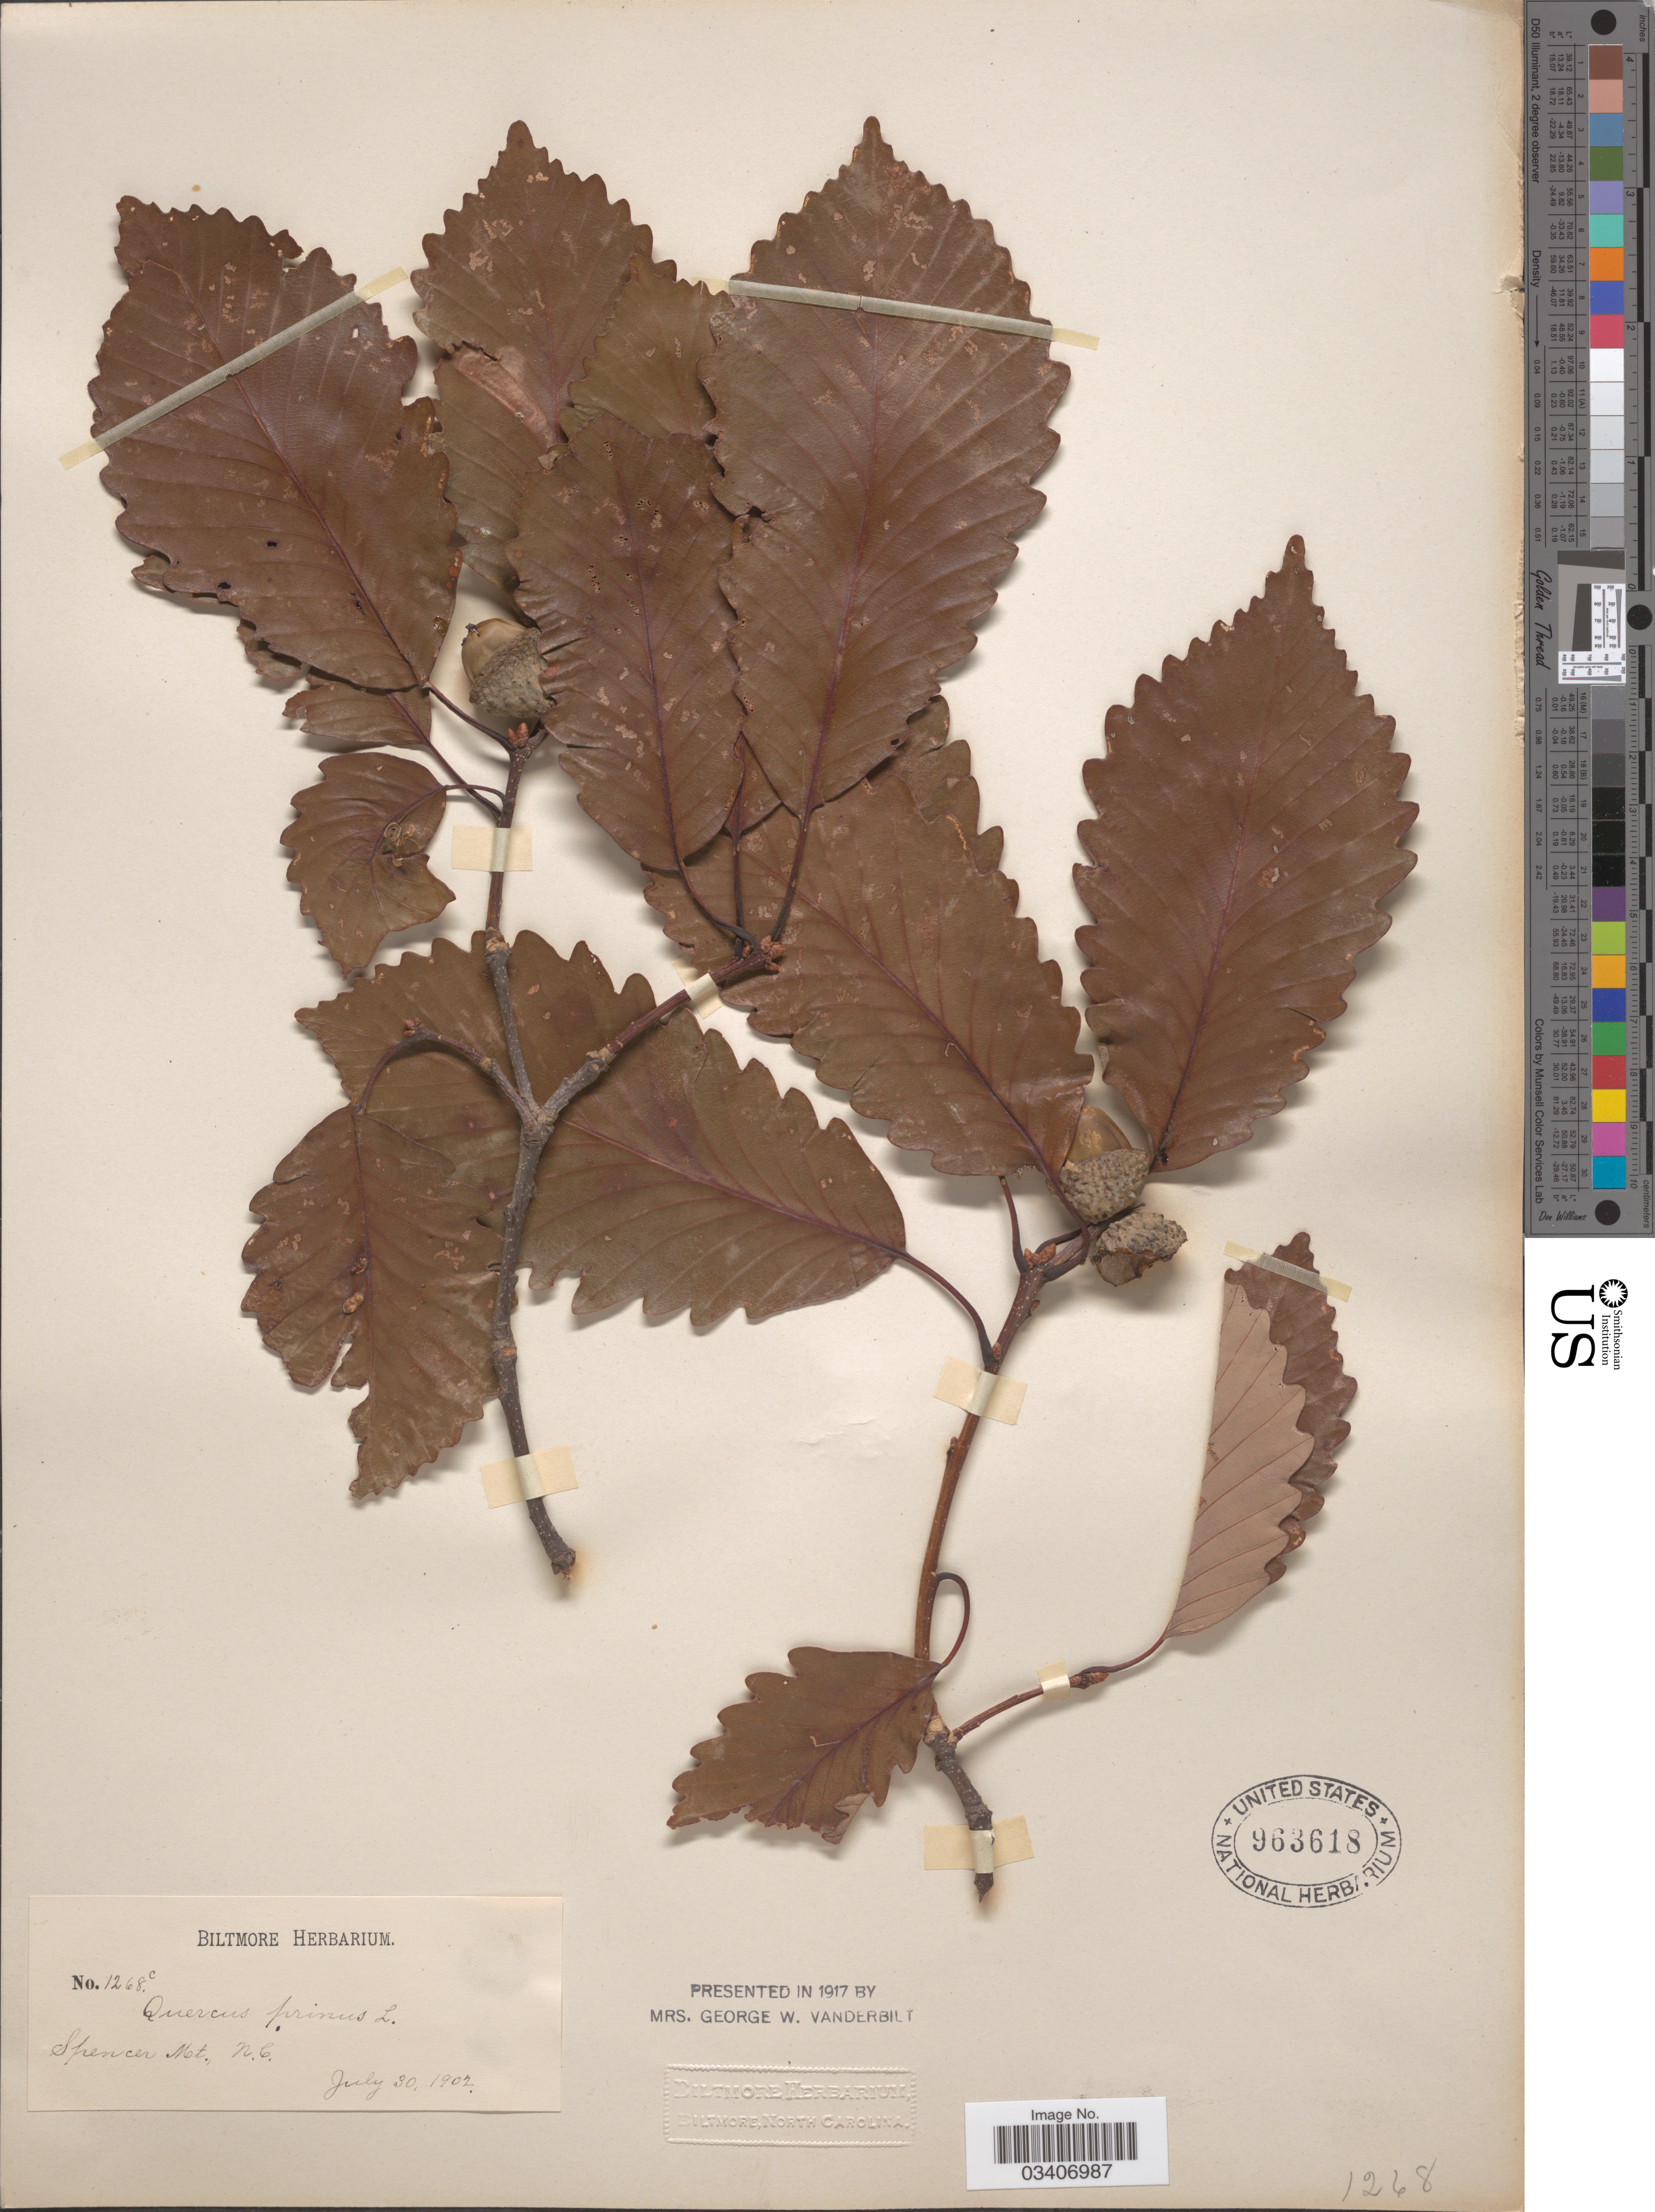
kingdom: Plantae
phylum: Tracheophyta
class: Magnoliopsida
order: Fagales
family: Fagaceae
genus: Quercus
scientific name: Quercus montana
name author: Willd.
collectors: ex herb. Biltmore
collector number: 1268c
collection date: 1902-07-30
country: United States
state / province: North Carolina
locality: Spencer Mt.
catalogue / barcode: US 963618